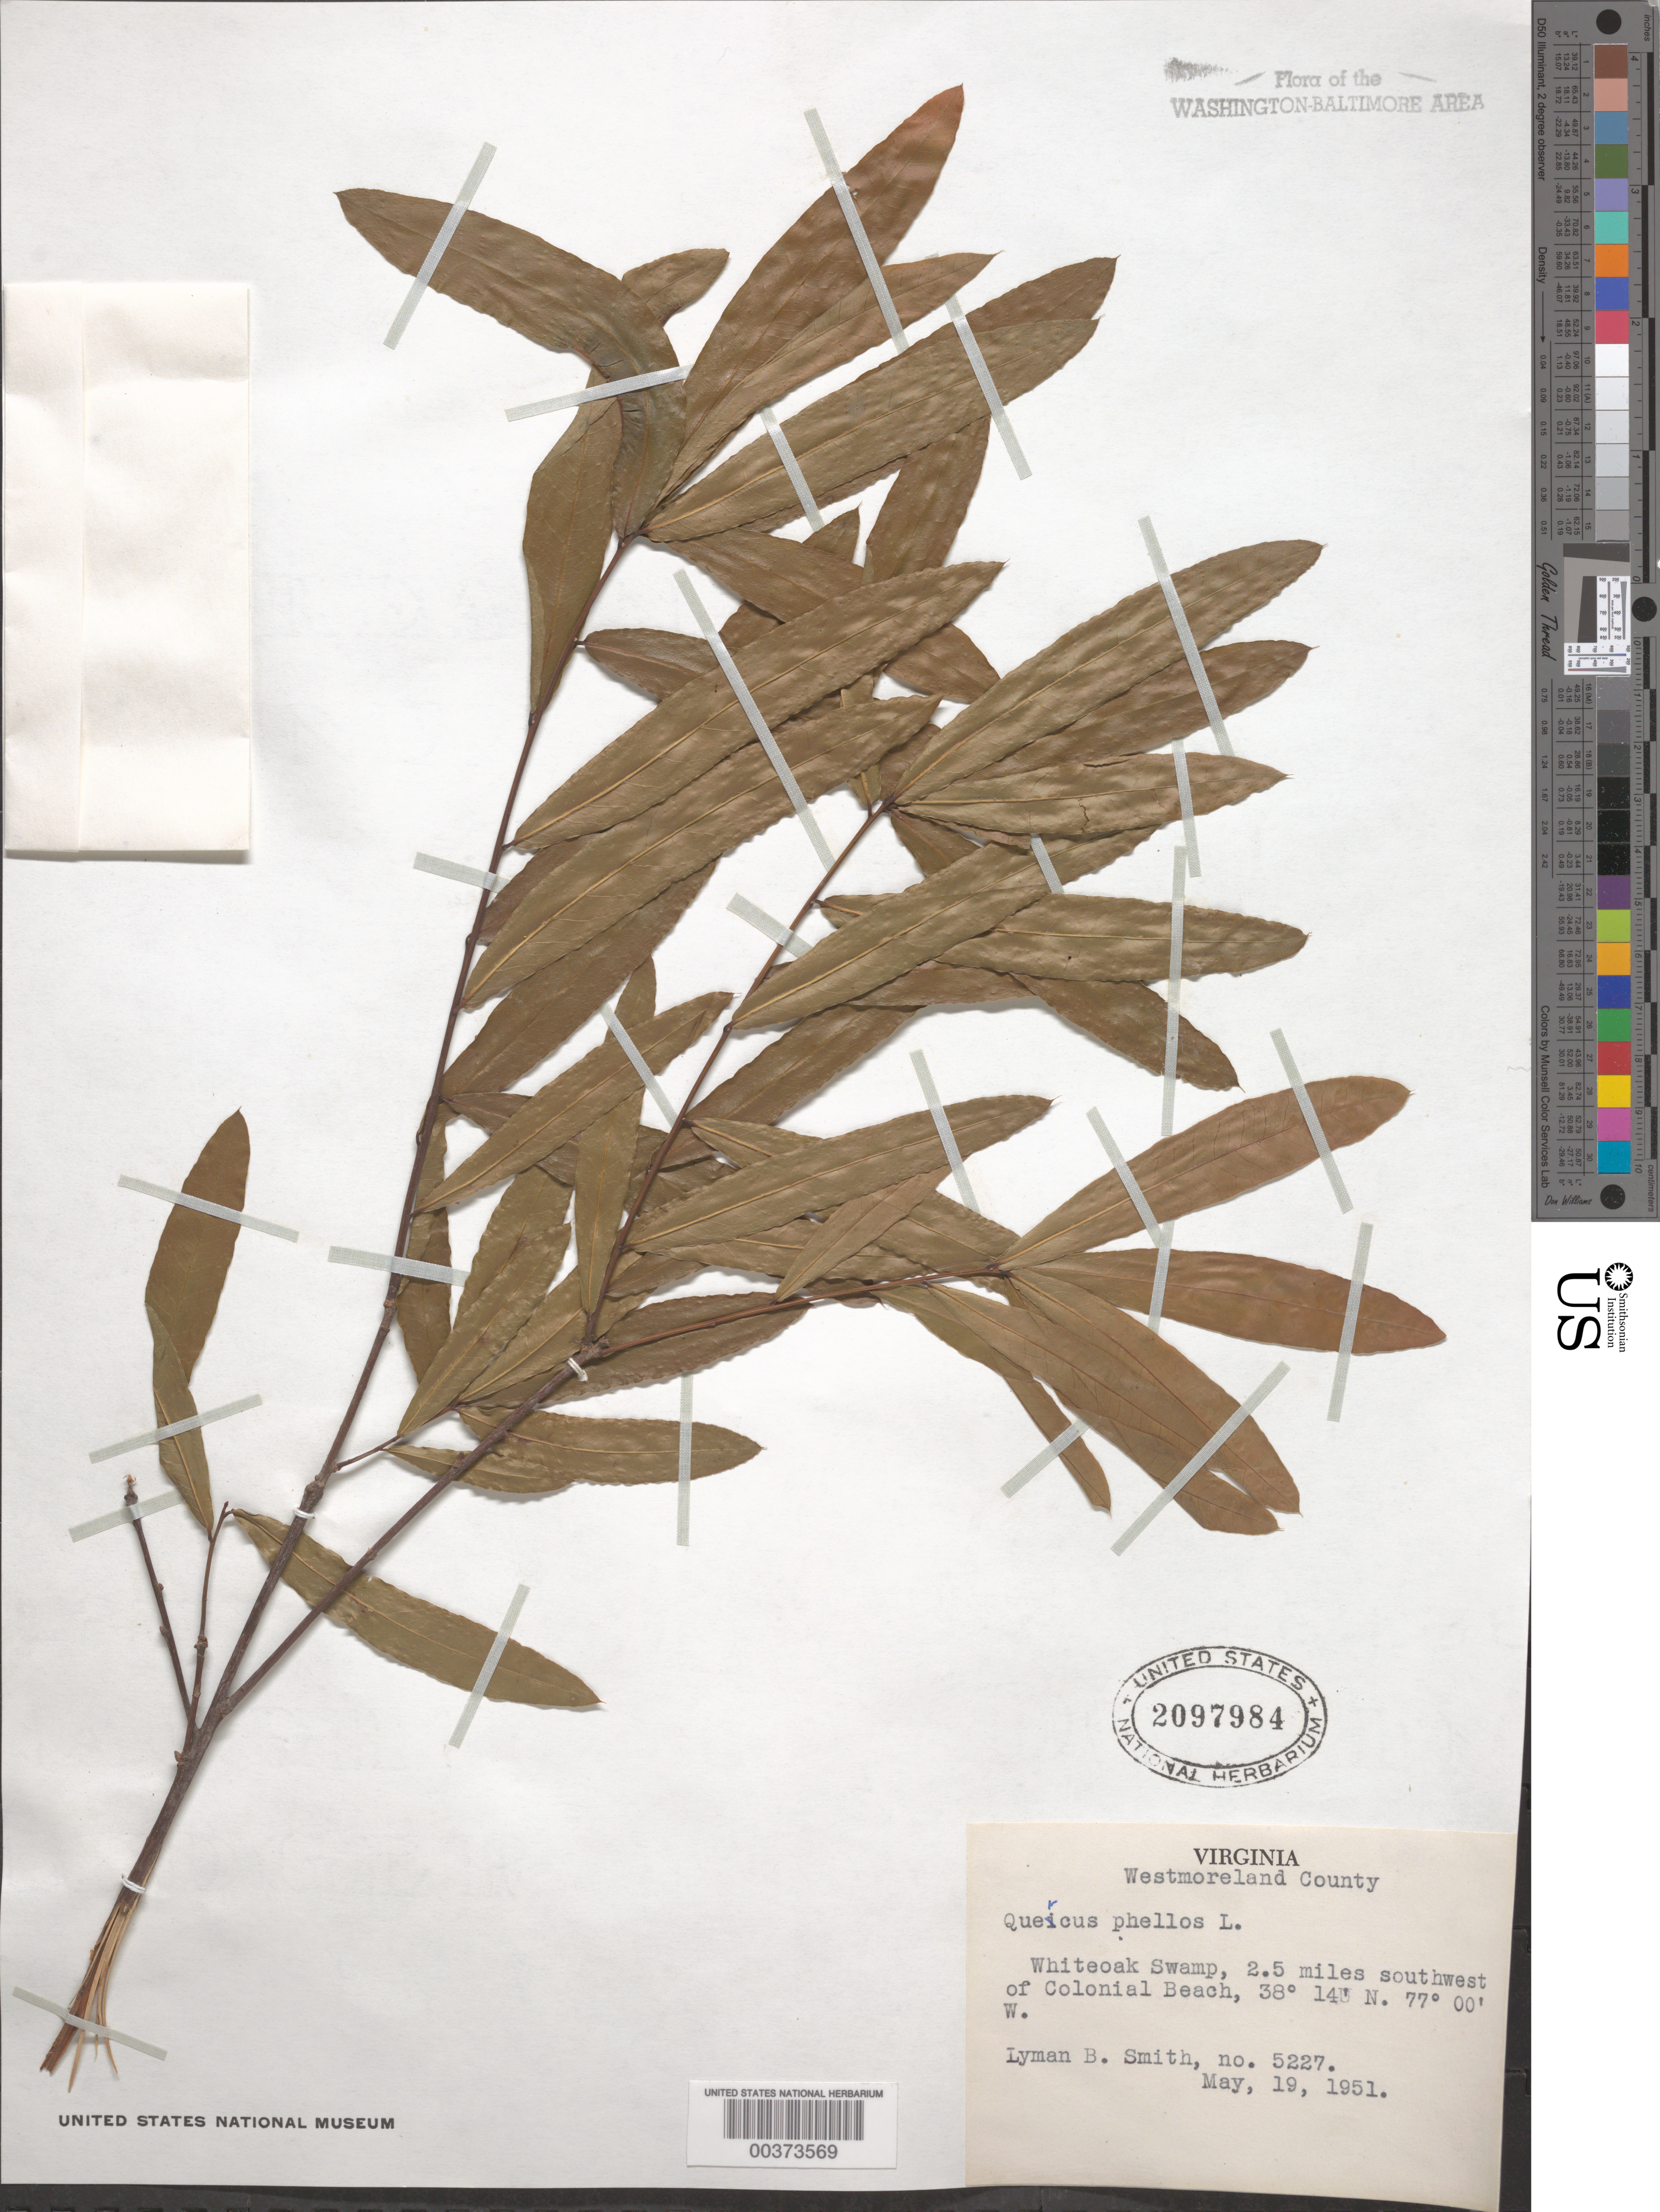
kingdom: Plantae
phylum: Tracheophyta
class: Magnoliopsida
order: Fagales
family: Fagaceae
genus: Quercus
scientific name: Quercus phellos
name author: L.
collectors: L. Smith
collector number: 5227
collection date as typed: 19 May 1951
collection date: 1951-05-19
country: United States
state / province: Virginia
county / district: Westmoreland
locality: Whiteoak Swamp, southwest of Colonial Beach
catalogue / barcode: US 2097984